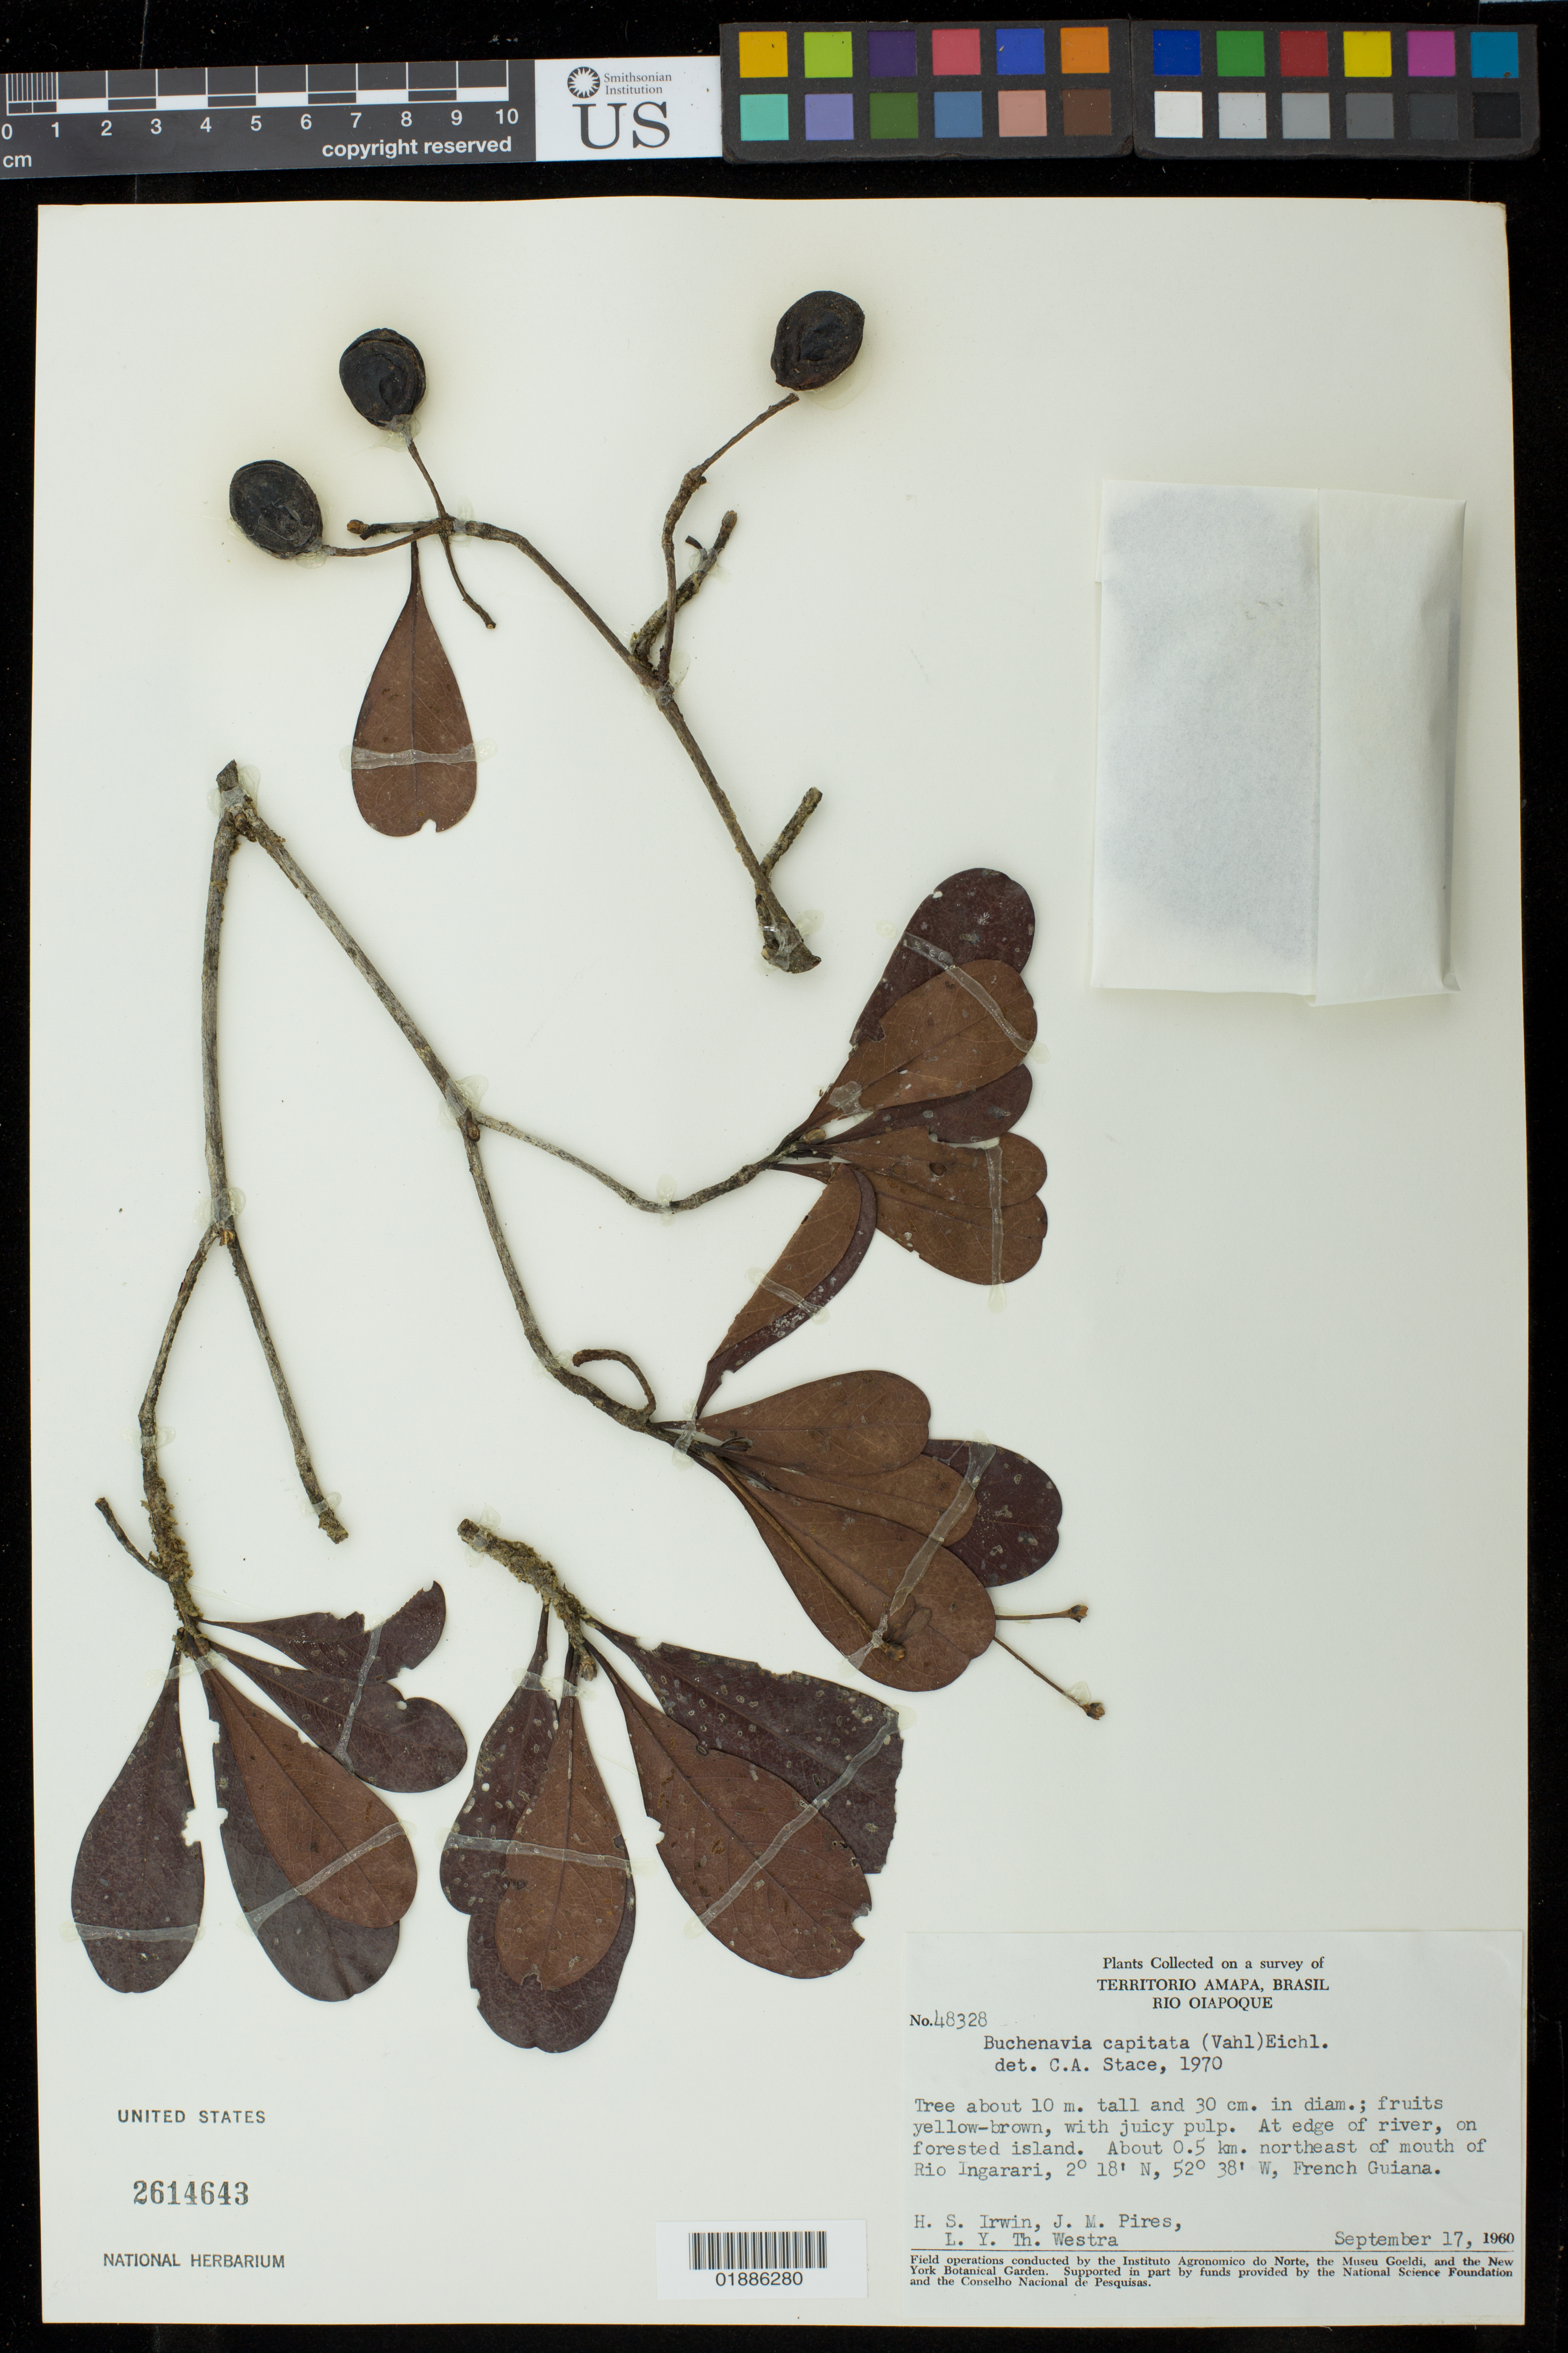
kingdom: Plantae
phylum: Tracheophyta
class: Magnoliopsida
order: Myrtales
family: Combretaceae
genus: Terminalia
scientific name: Terminalia tetraphylla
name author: (Aubl.) Gere & Boatwr.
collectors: H. Irwin, J. M. Pires & L. Y. T. Westra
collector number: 48328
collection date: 1960-09-17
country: French Guiana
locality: About 0,5 km northeast of mouth of Rio Ingarari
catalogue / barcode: US 2614643